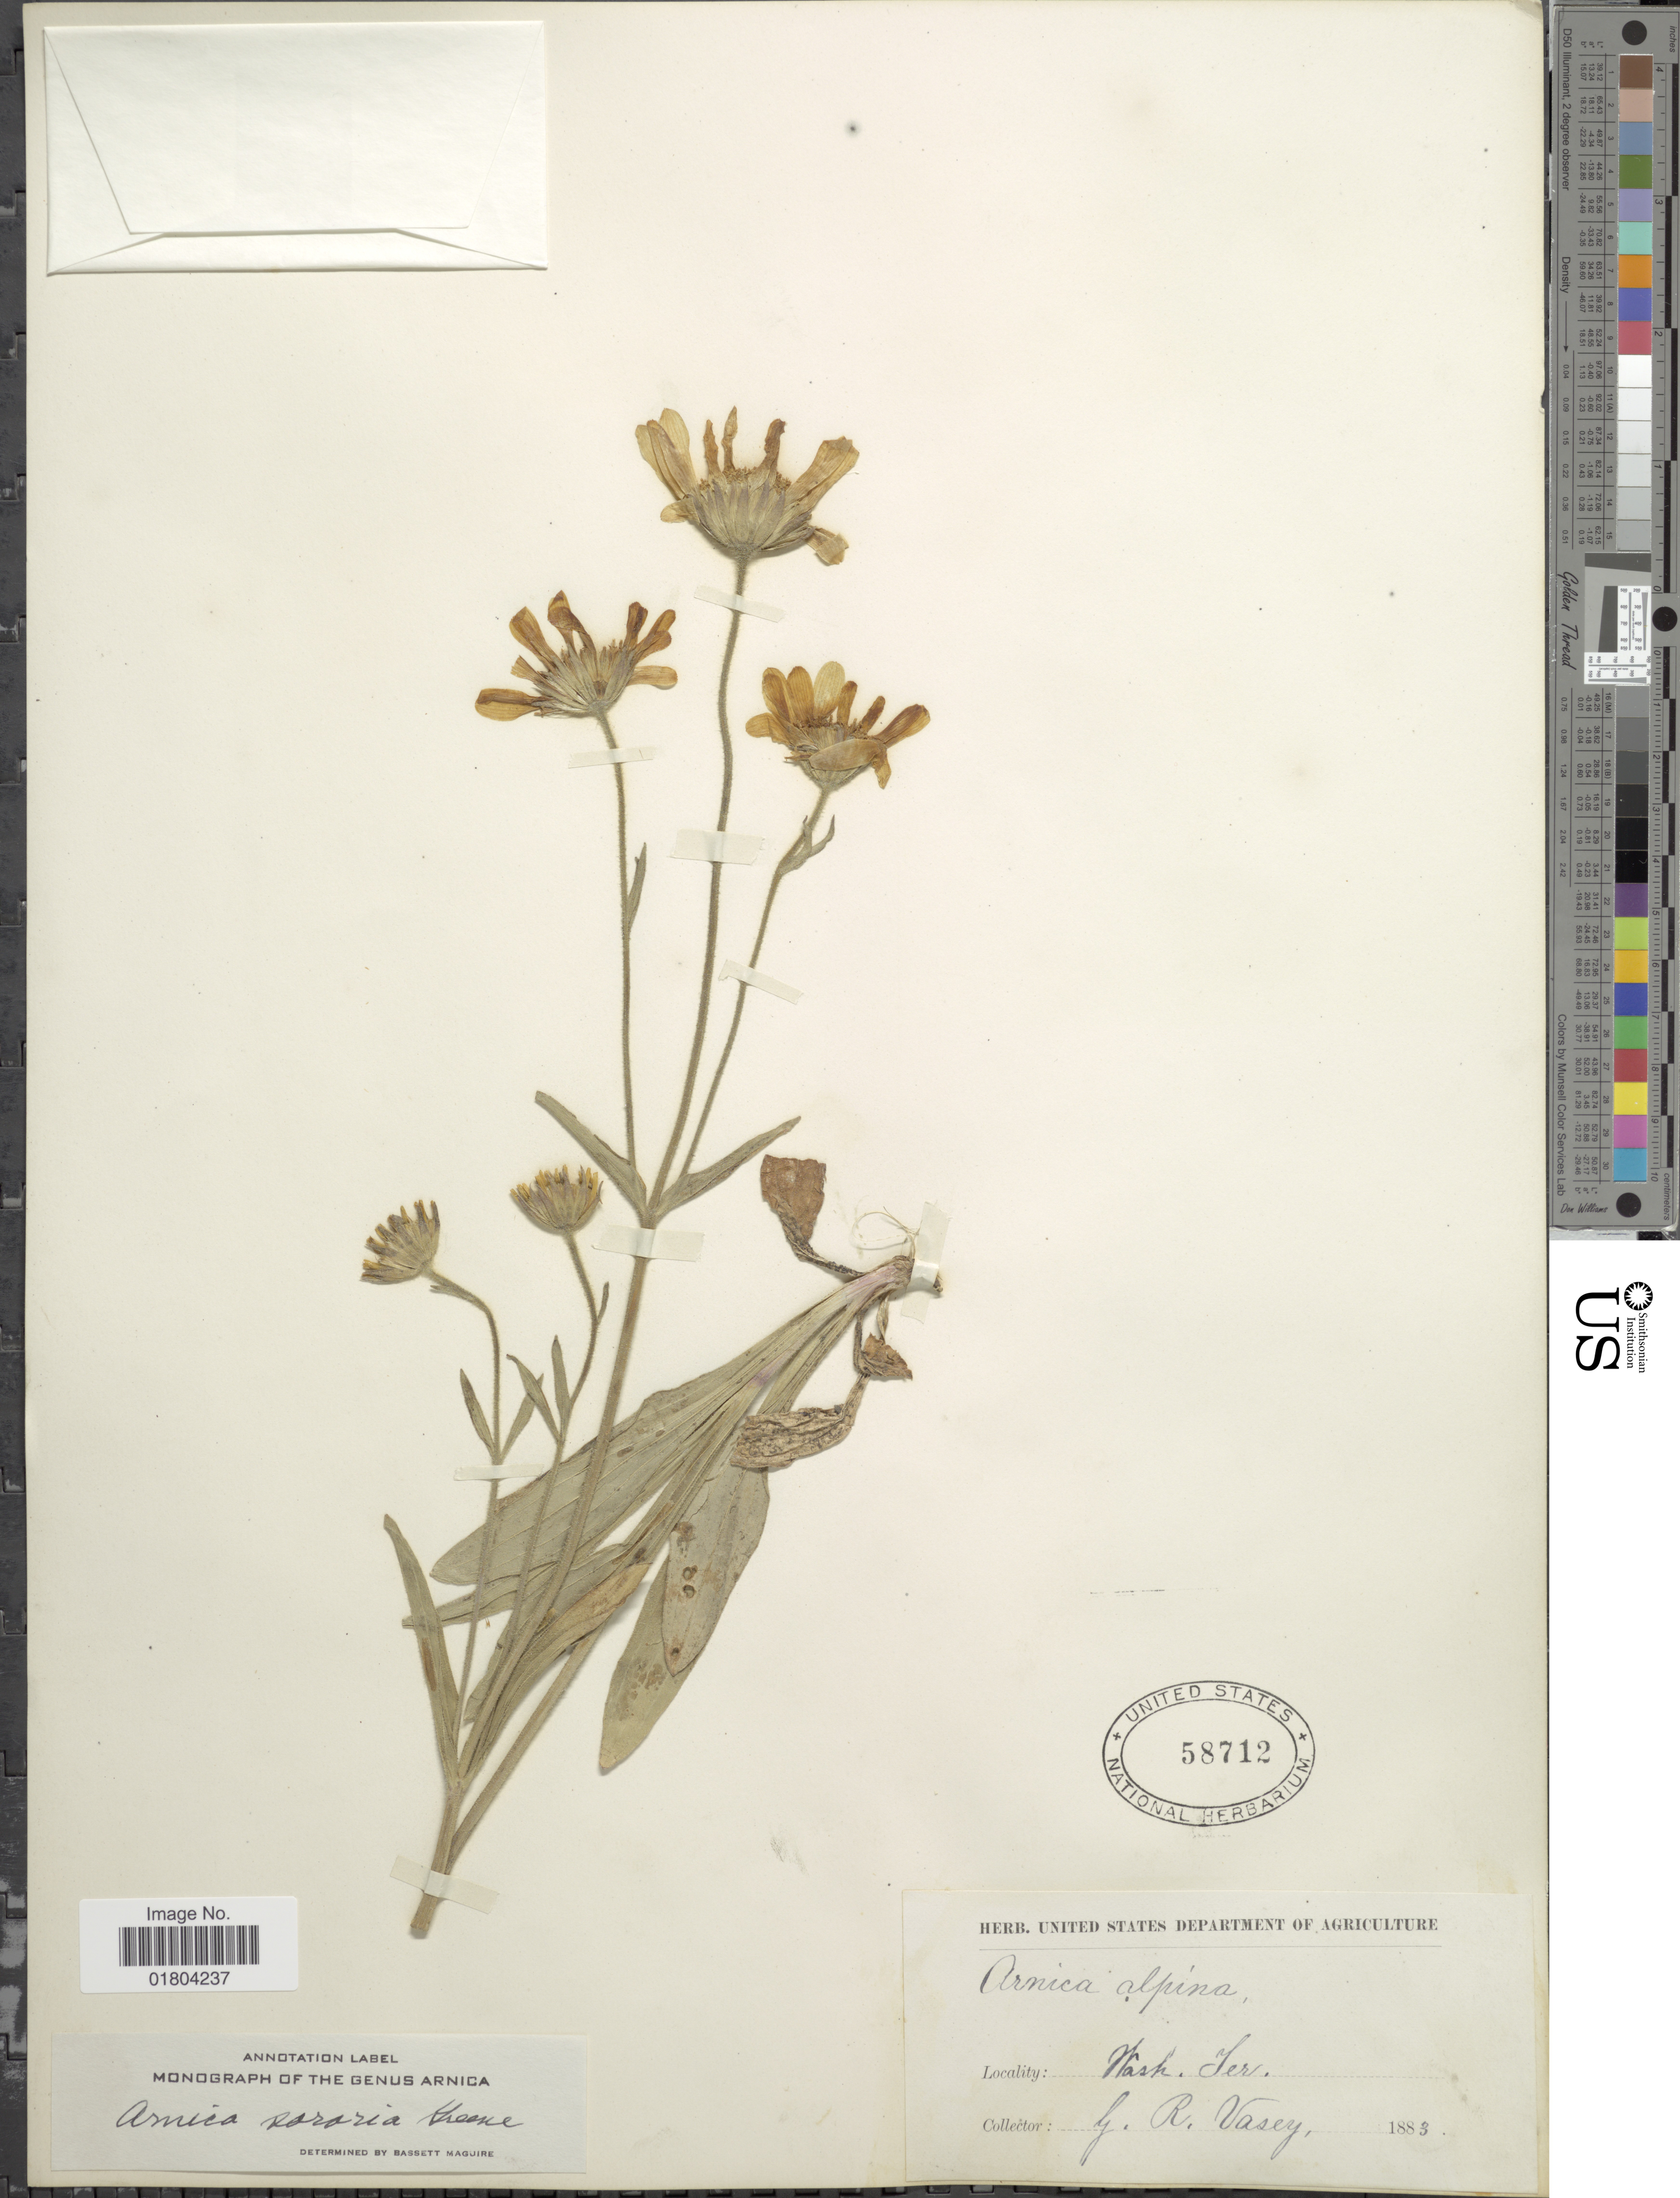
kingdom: Plantae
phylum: Tracheophyta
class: Magnoliopsida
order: Asterales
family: Asteraceae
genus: Arnica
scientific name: Arnica sororia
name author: Greene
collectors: G. R. Vasey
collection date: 1883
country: United States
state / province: Washington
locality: Wash. Ter.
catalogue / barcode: US 58712